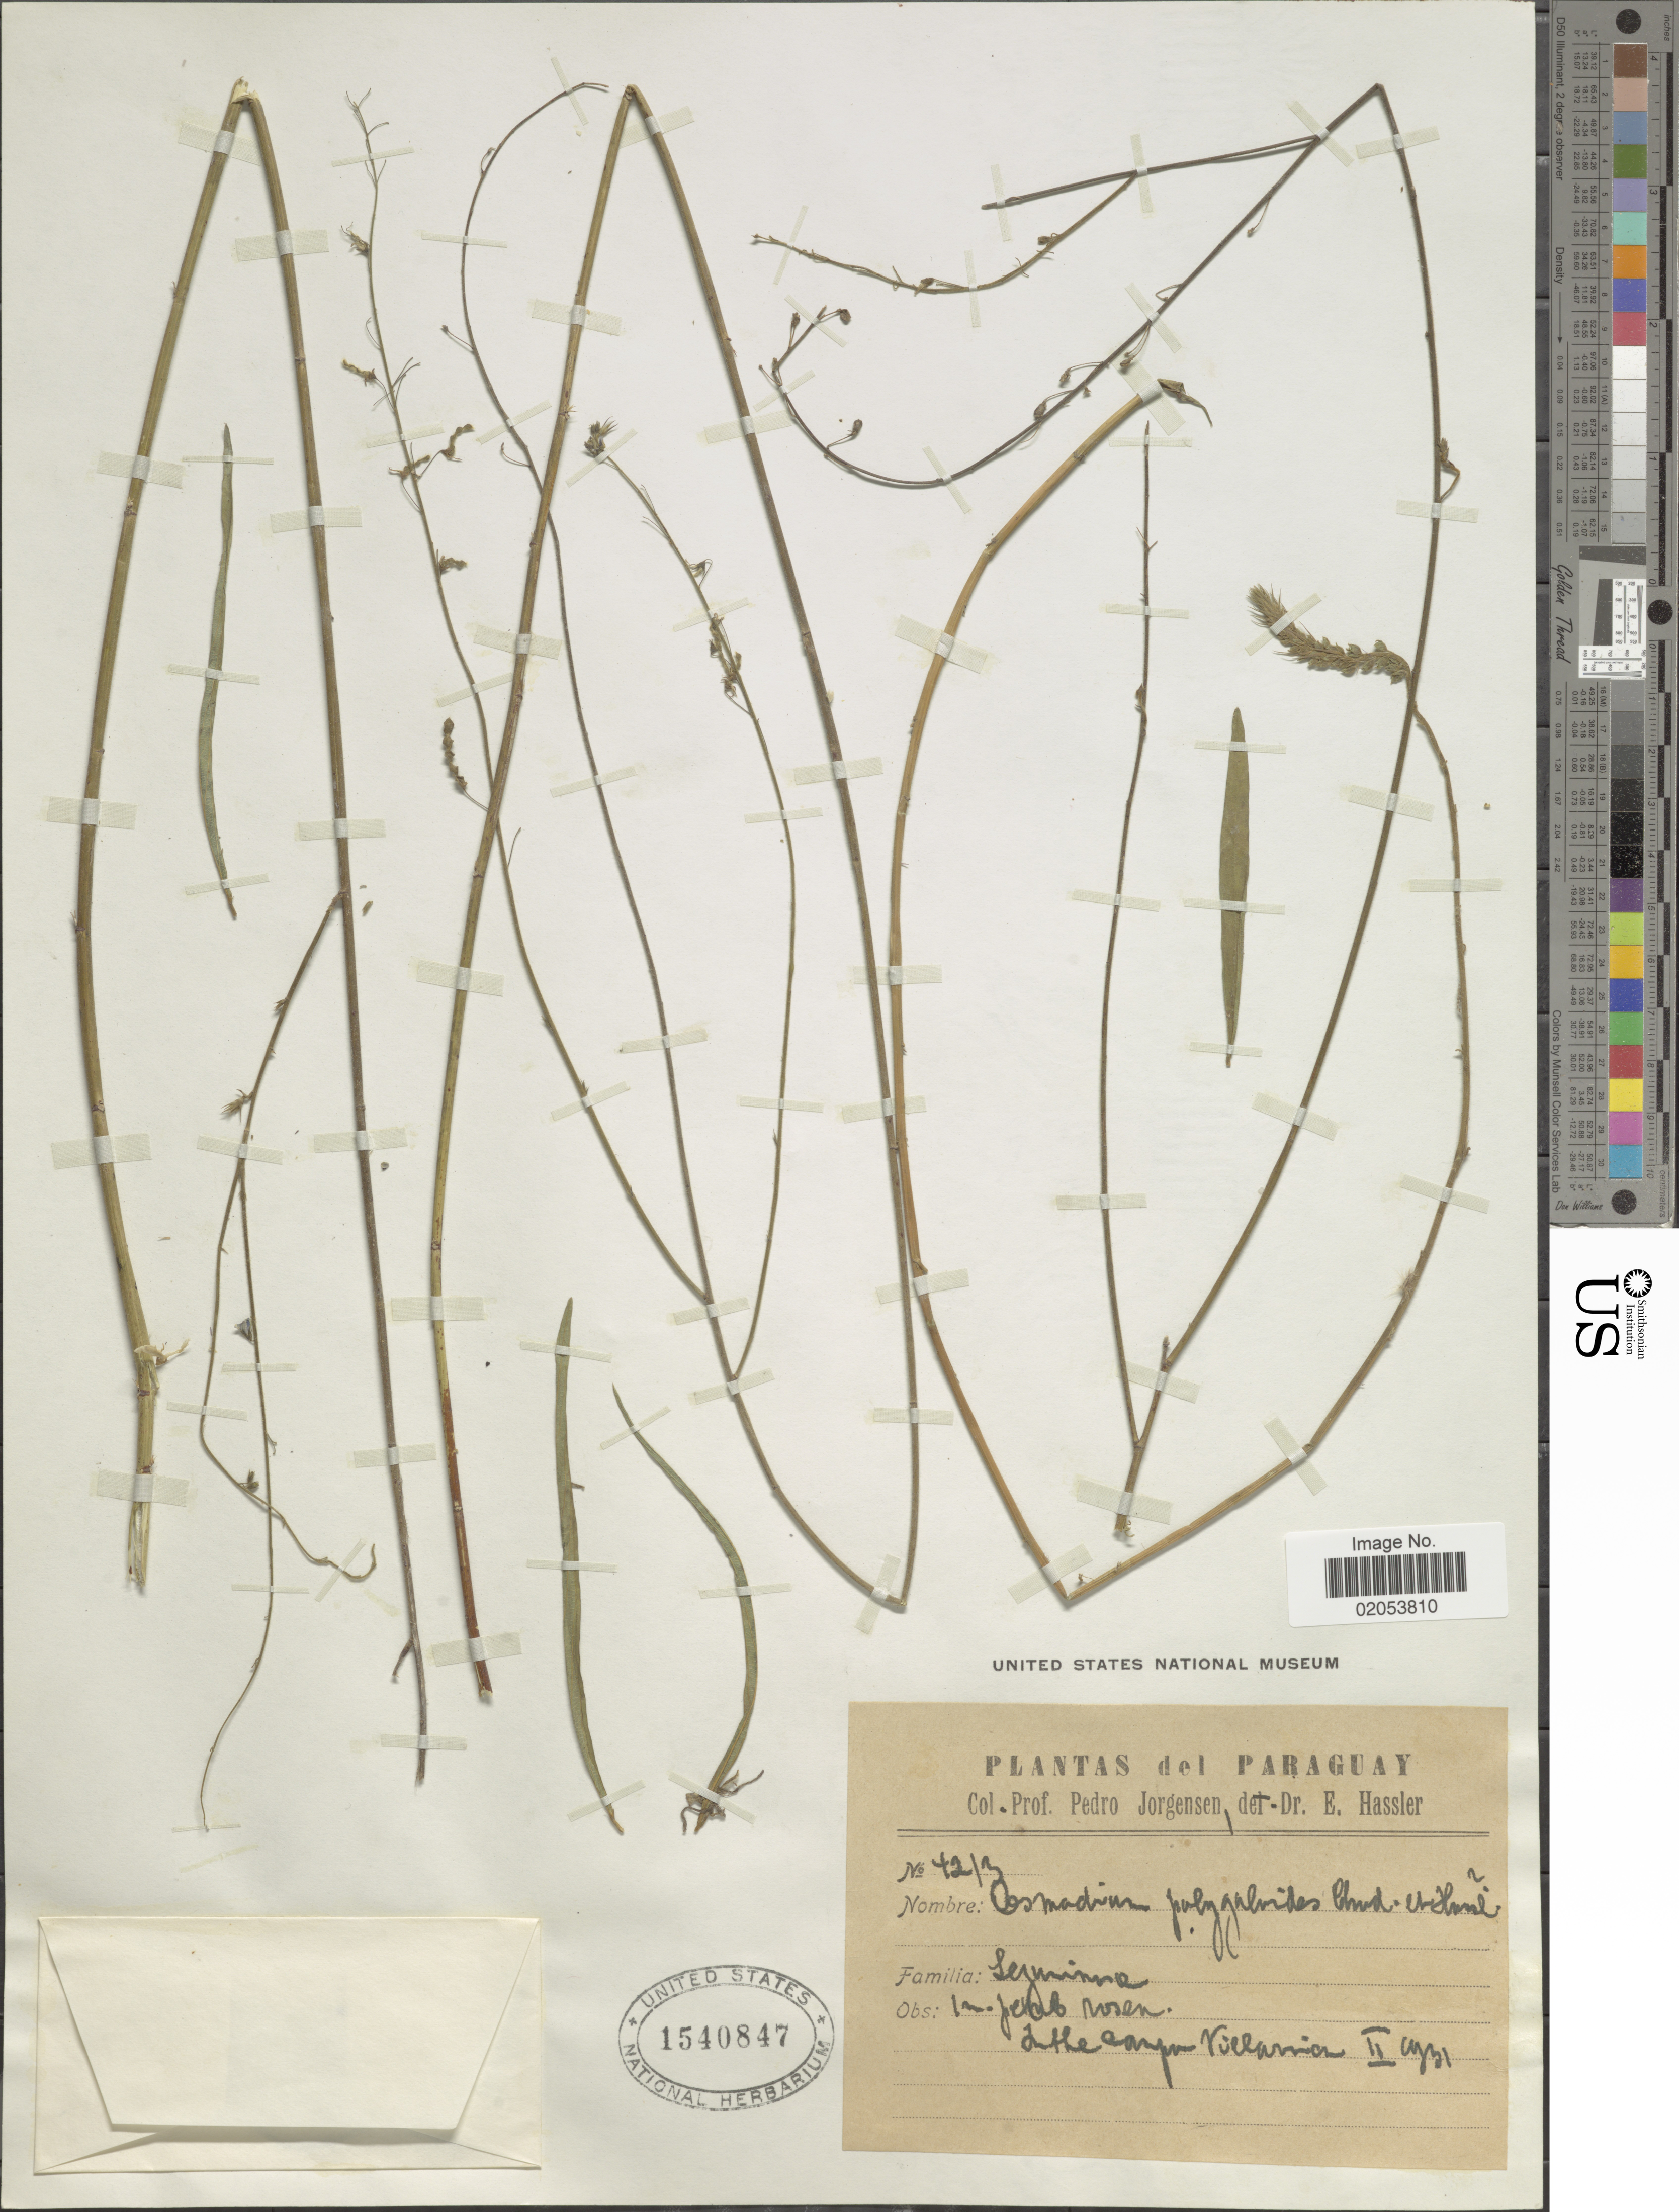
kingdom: Plantae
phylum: Tracheophyta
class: Magnoliopsida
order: Fabales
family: Fabaceae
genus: Desmodium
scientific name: Desmodium polygaloides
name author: Chodat & Hassl.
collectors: P. Jörgensen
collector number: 4213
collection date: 1931-02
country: Paraguay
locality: Villarrica.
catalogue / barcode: US 1540847